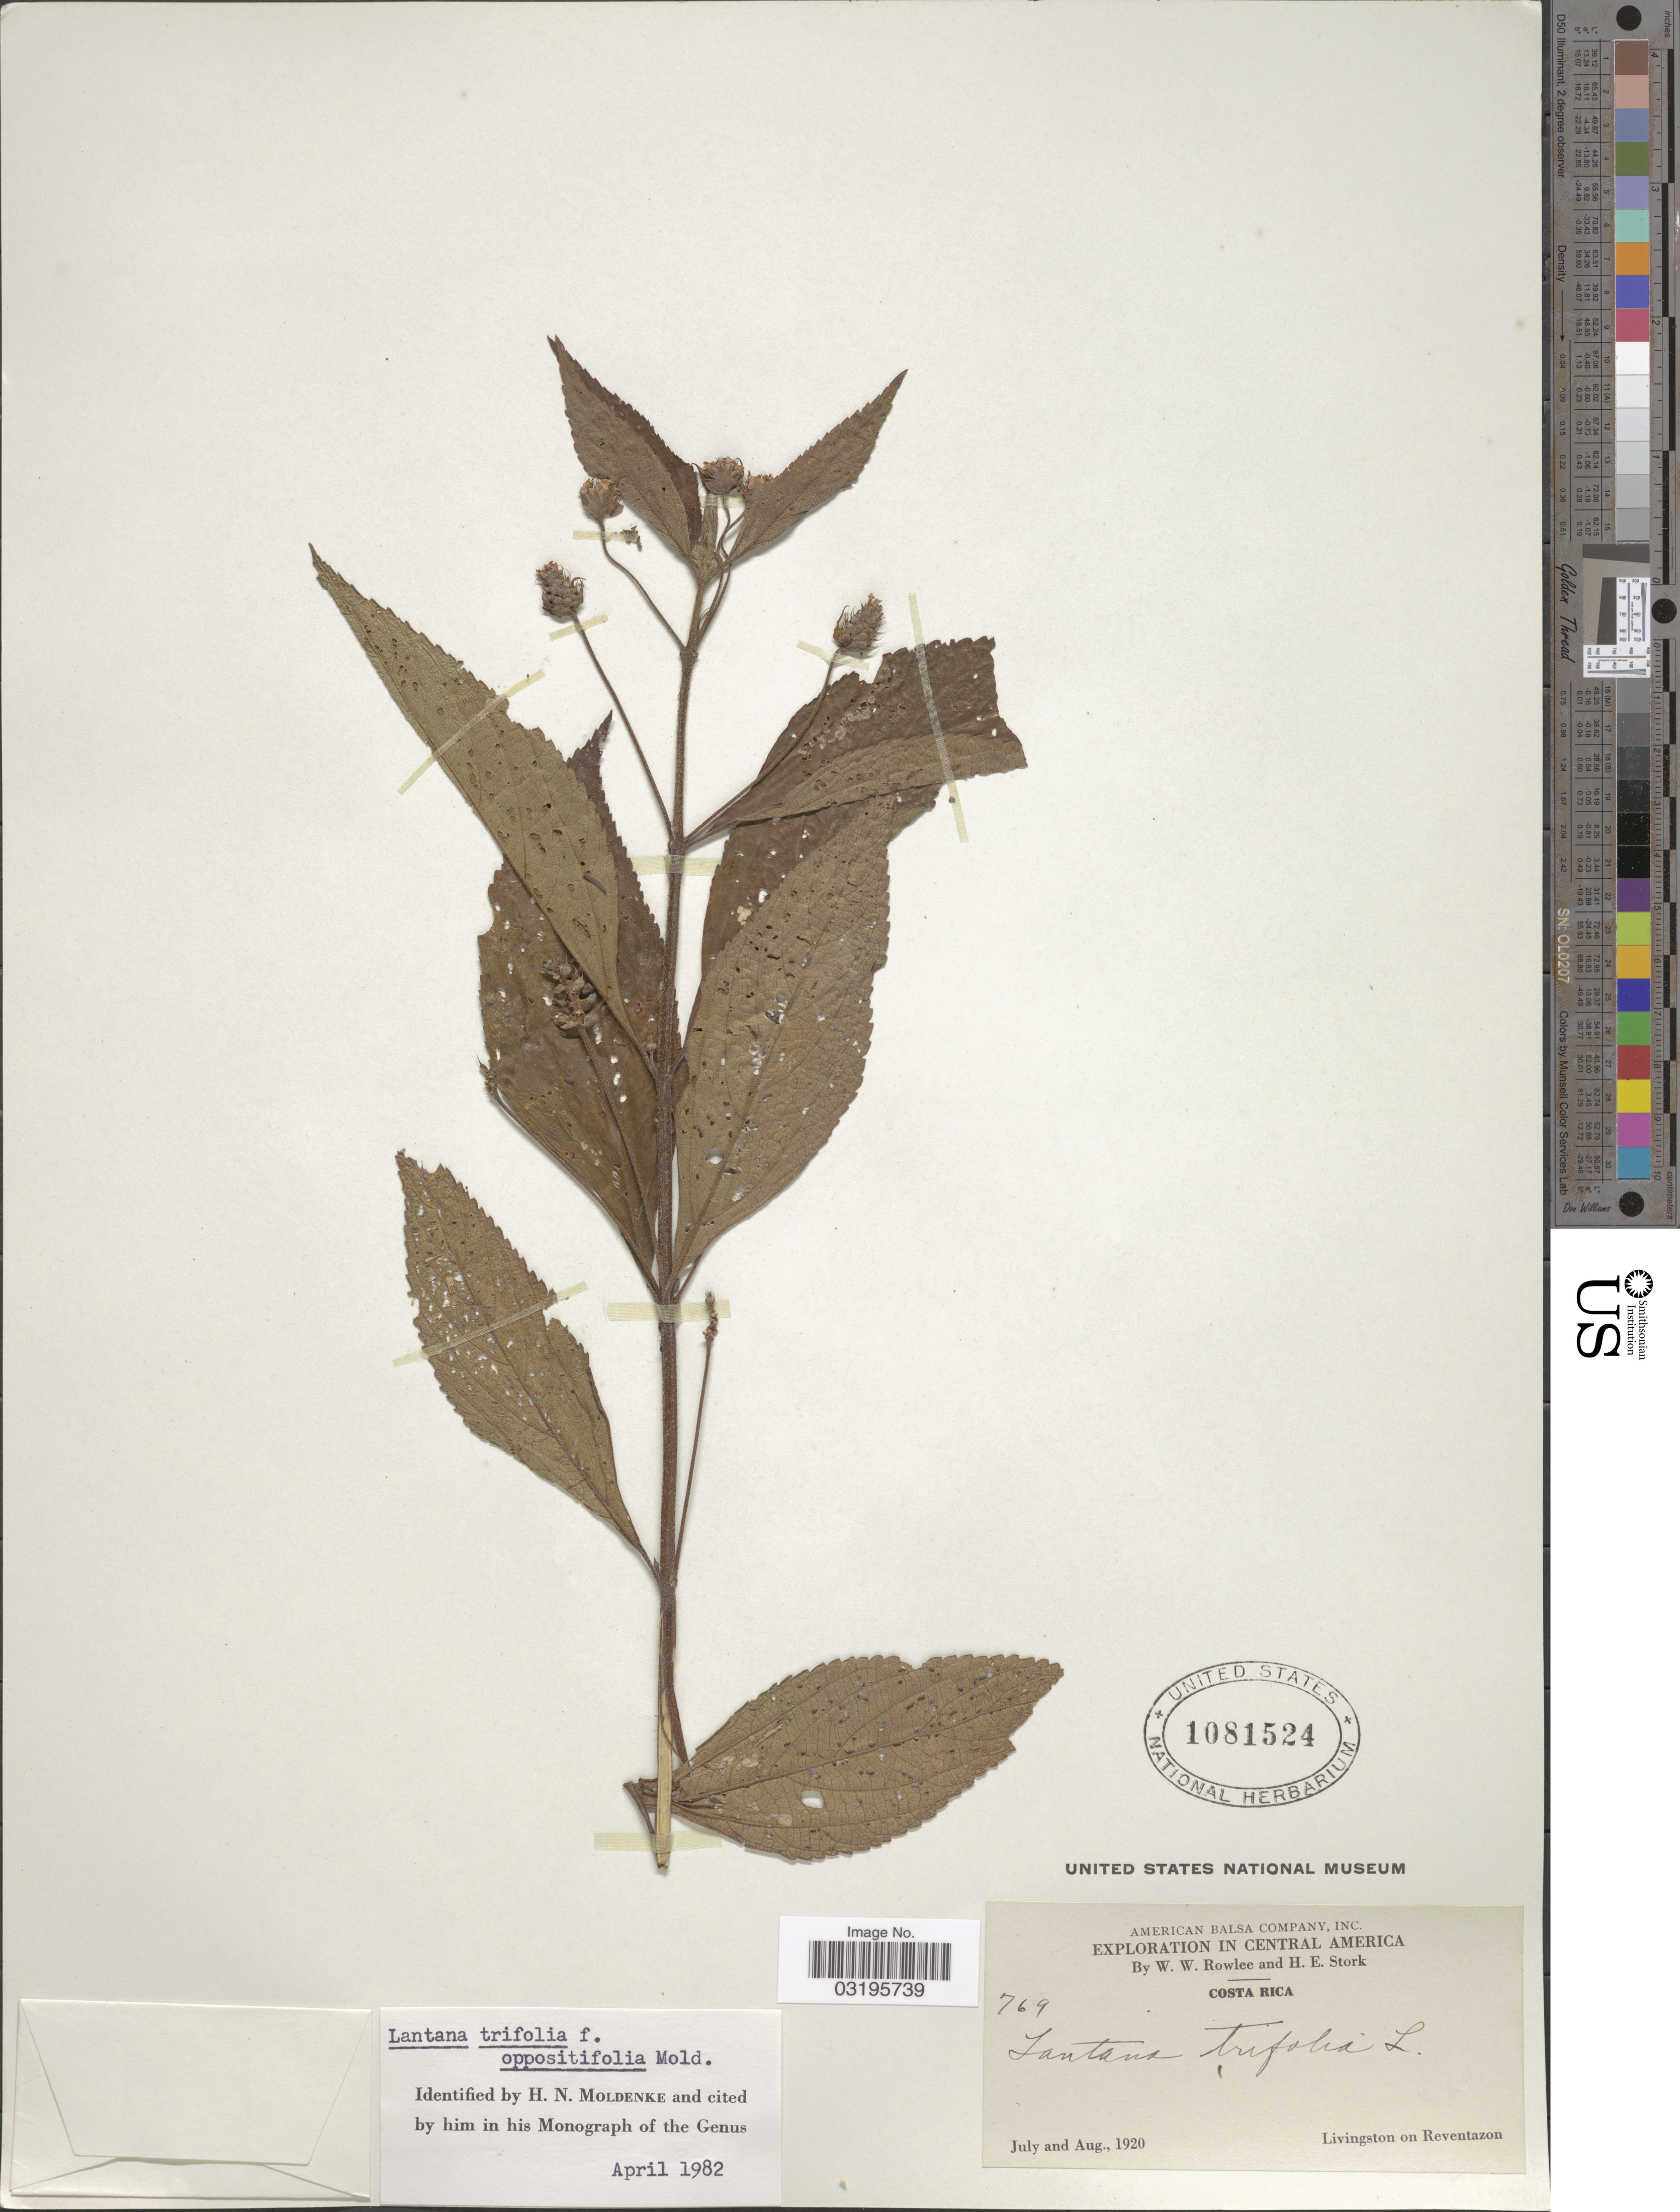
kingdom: Plantae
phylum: Tracheophyta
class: Magnoliopsida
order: Lamiales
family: Verbenaceae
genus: Lantana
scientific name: Lantana trifolia f. oppositifolia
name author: Moldenke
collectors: W. W. Rowlee & H. E. Stork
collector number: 769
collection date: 1920-07/1920-08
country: Costa Rica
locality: Livingston on Reventazon.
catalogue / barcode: US 1081524